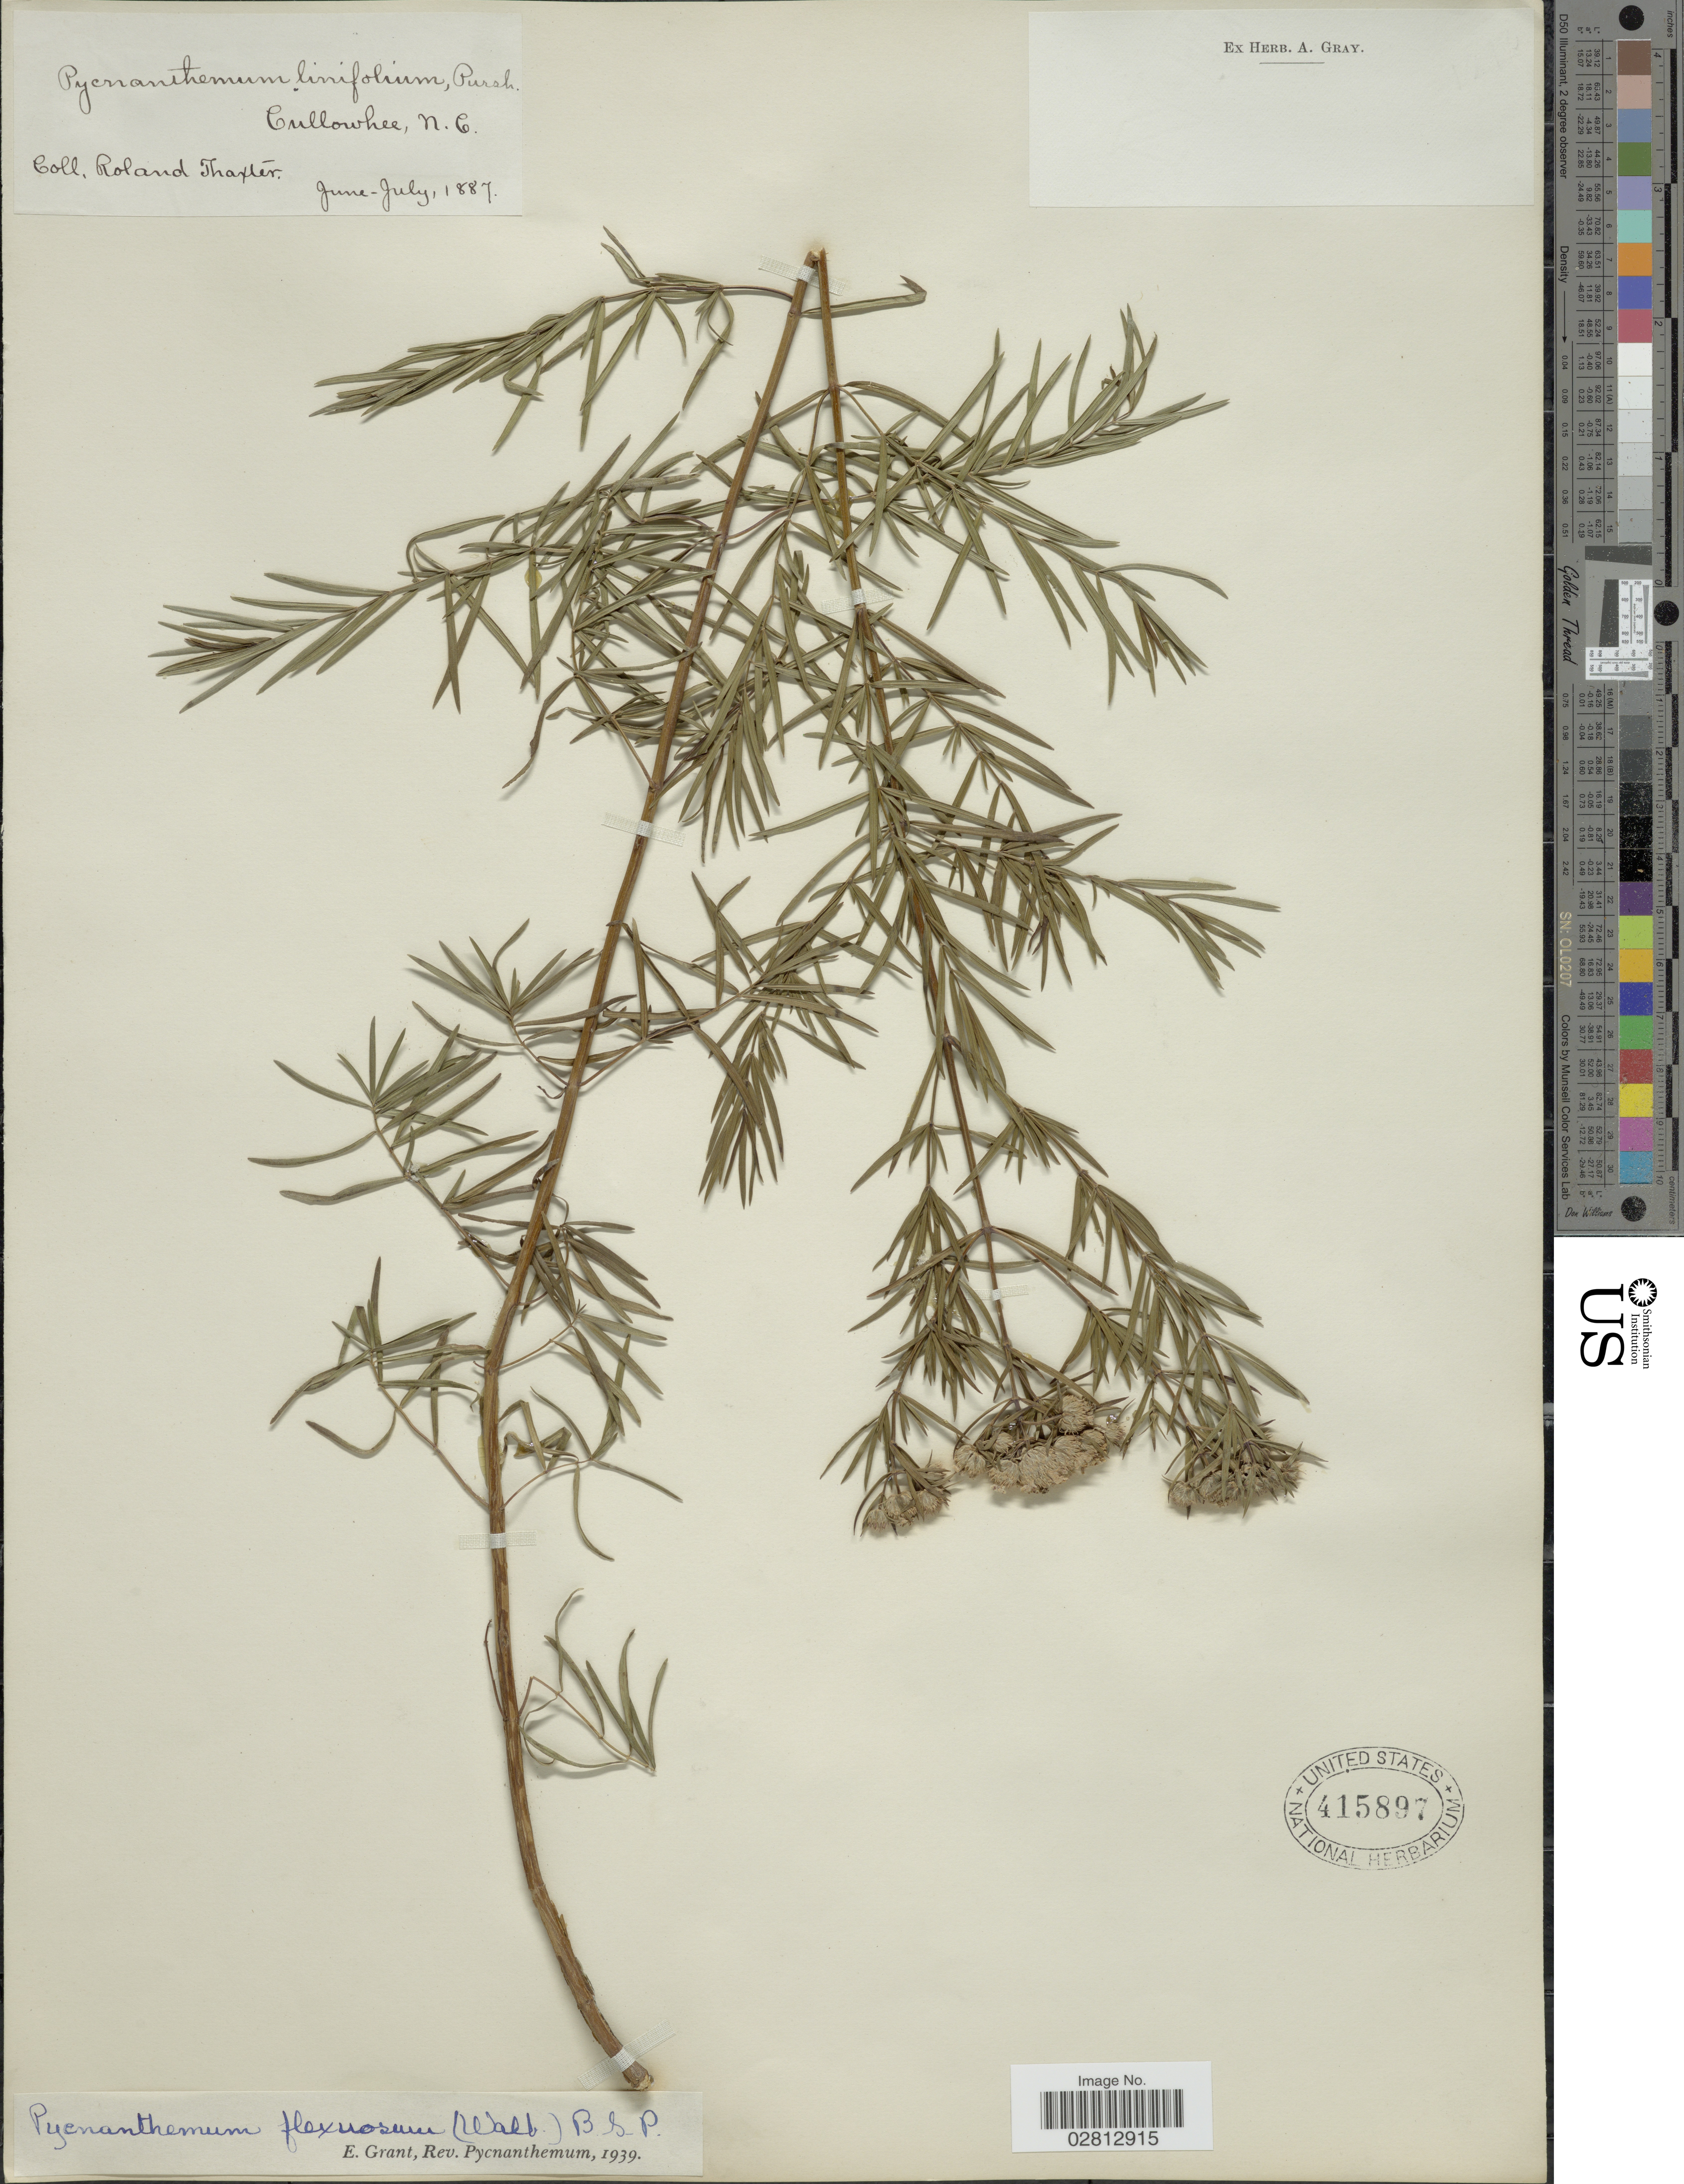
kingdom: Plantae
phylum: Tracheophyta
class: Magnoliopsida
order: Lamiales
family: Lamiaceae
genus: Pycnanthemum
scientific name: Pycnanthemum tenuifolium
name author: Schrad.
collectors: R. Thaxter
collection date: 1887-06/1887-07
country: United States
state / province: North Carolina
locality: Cullowhee.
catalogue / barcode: US 415897